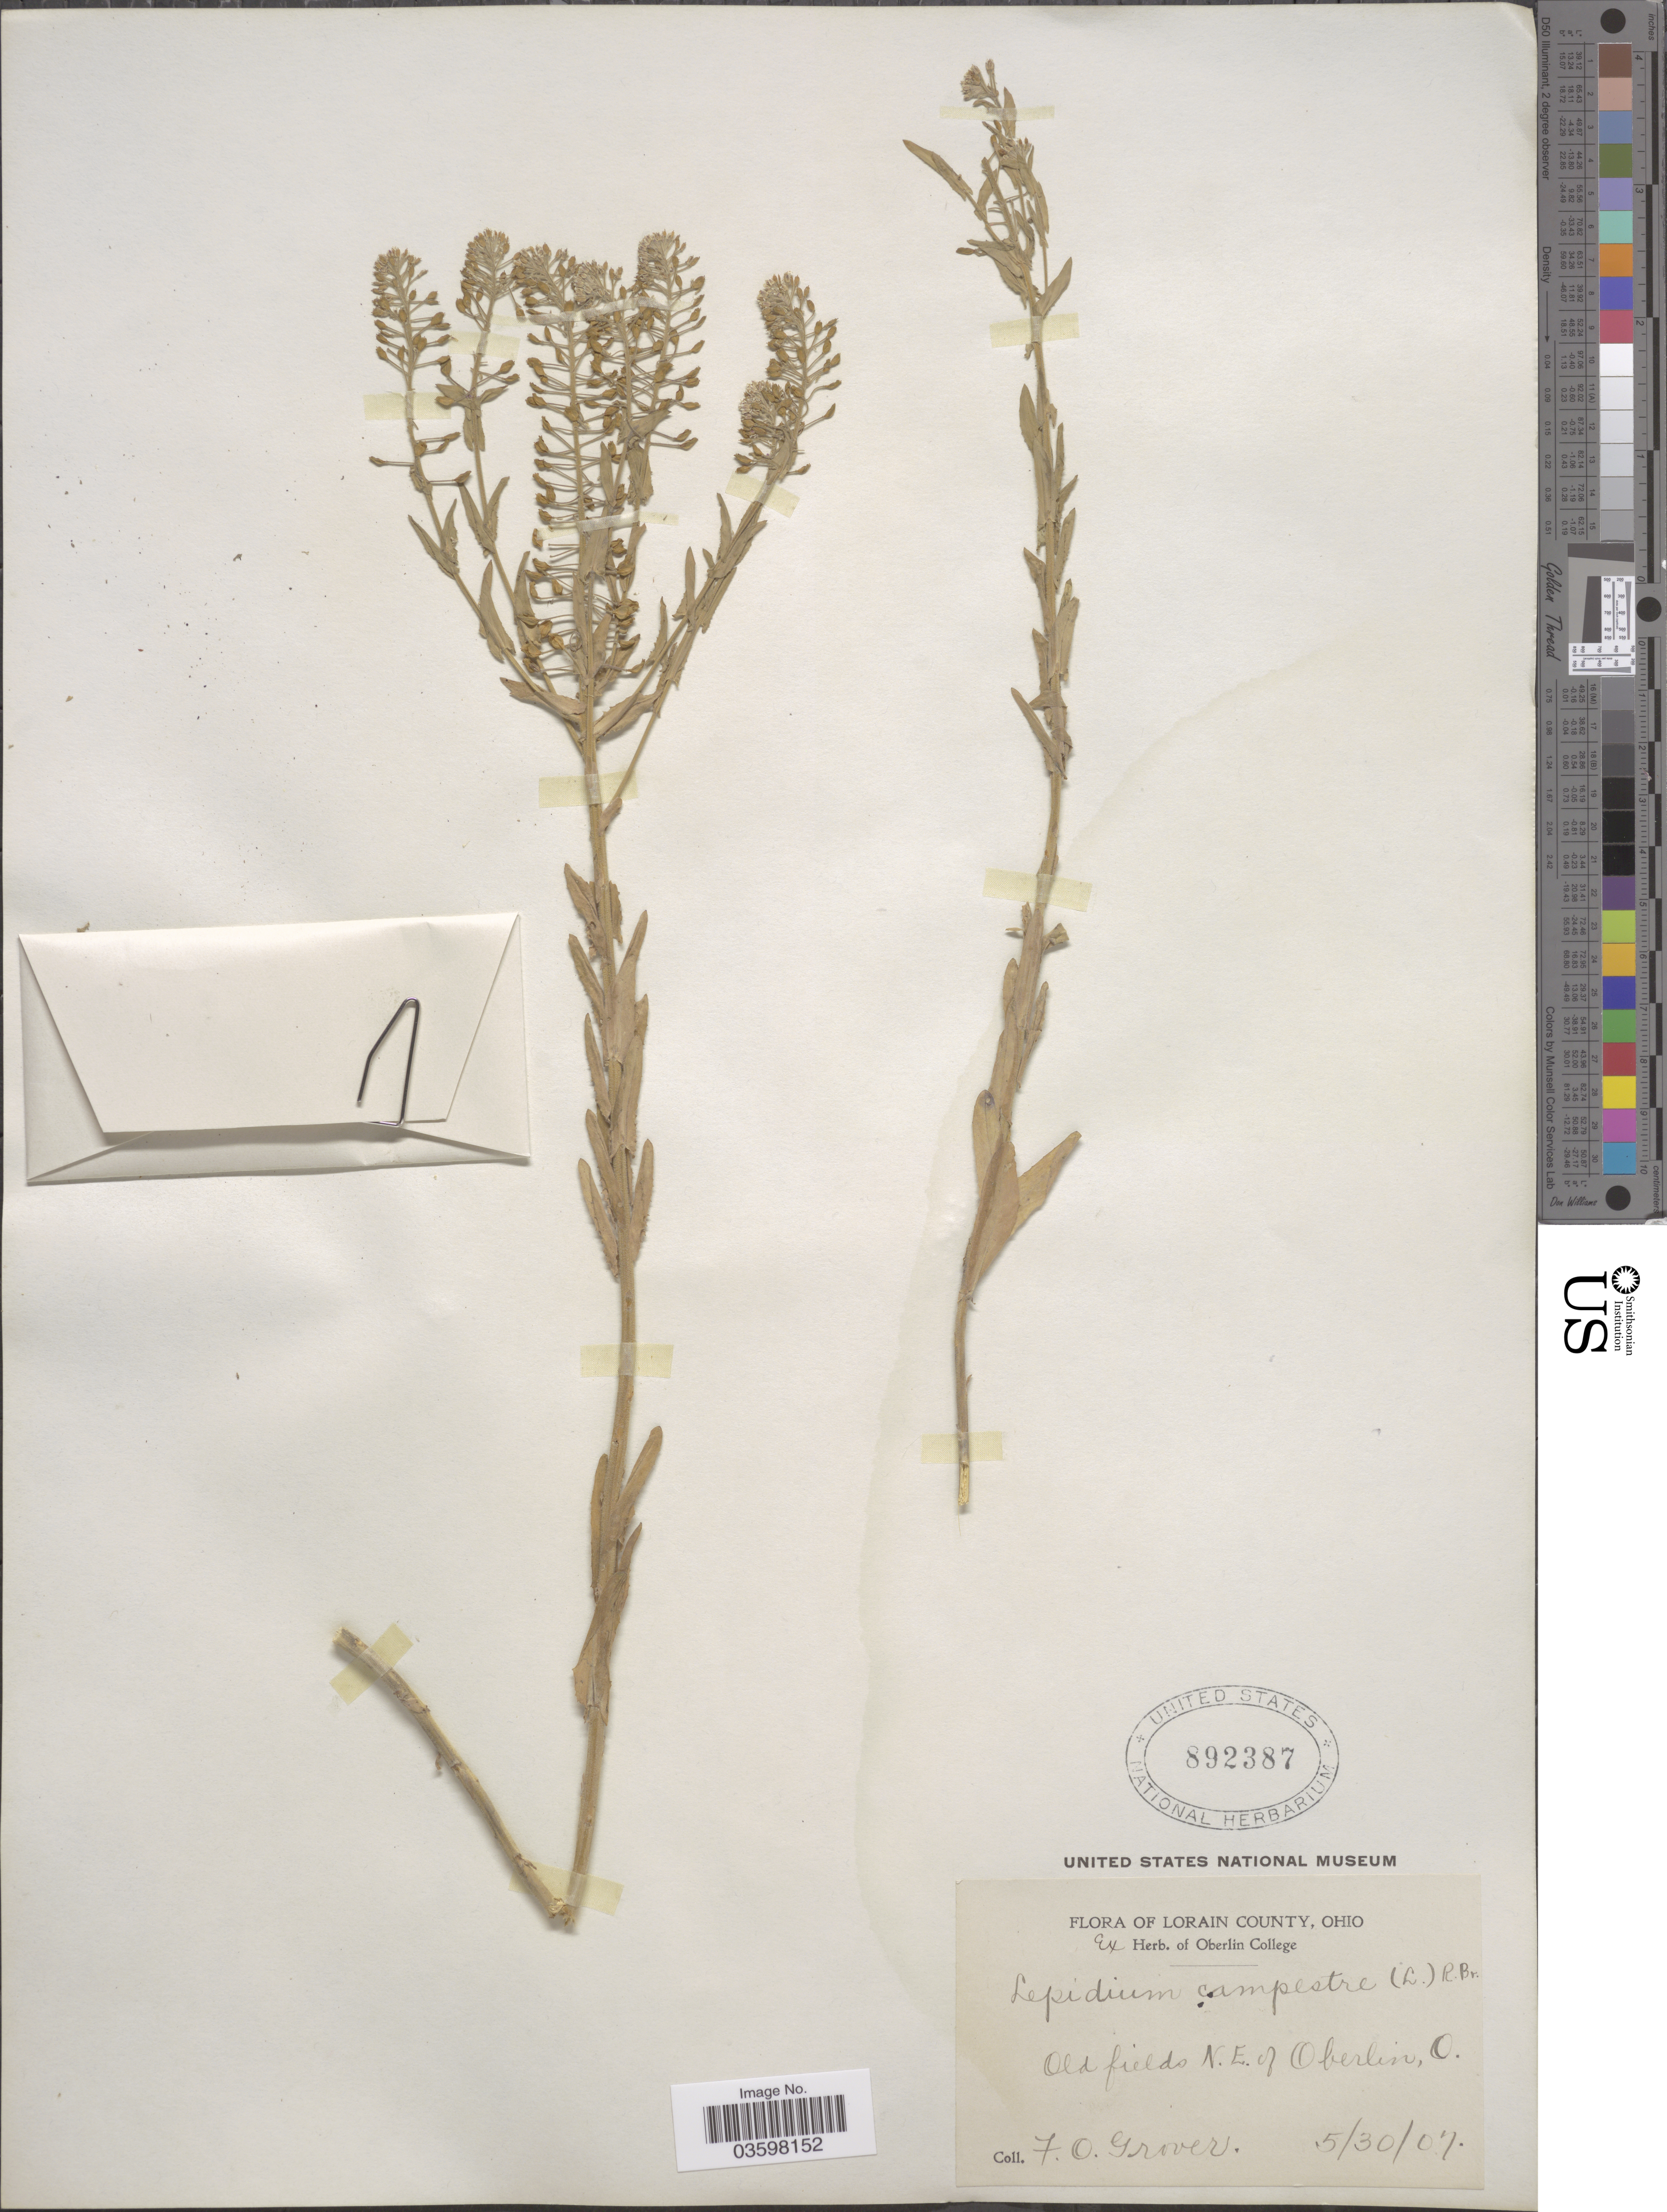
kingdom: Plantae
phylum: Tracheophyta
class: Magnoliopsida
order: Brassicales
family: Brassicaceae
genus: Lepidium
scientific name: Lepidium campestre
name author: (L.) W.T. Aiton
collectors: F. Grover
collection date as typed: Transcribed d/m/y: 30/5/7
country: United States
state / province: Ohio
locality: Lorain County. Old fields N.E. of Oberlin.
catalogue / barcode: US 892387